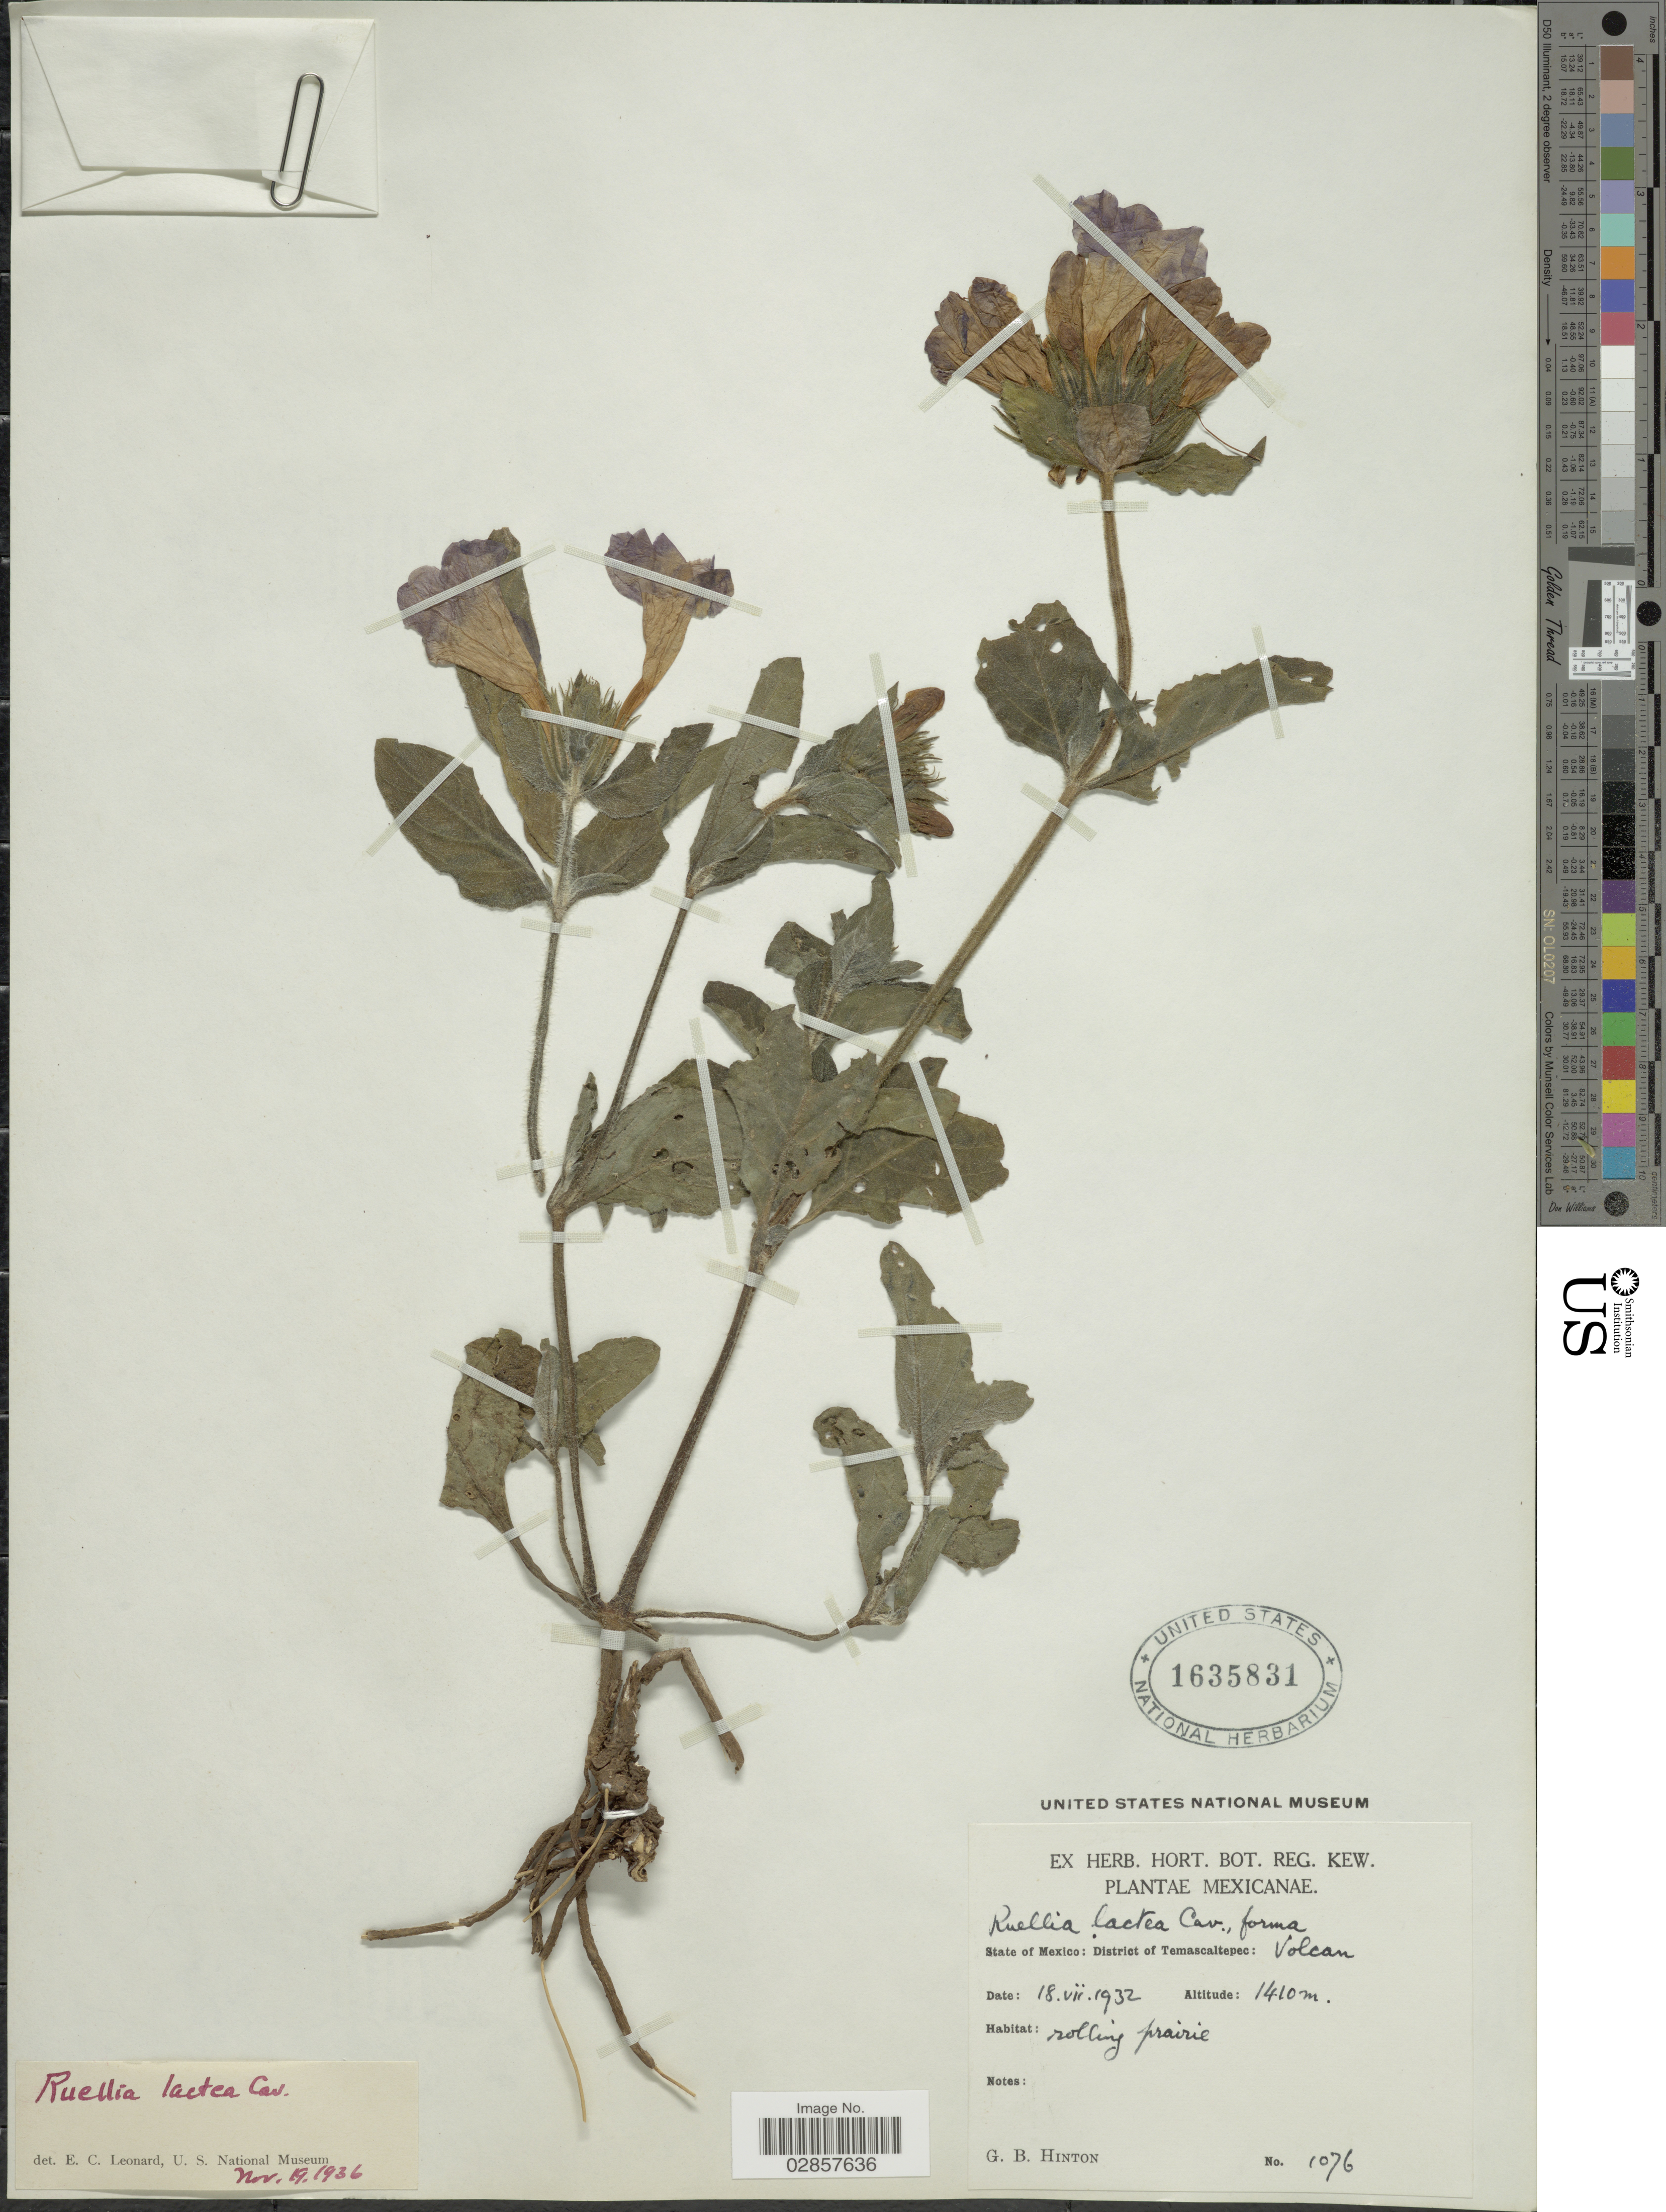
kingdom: Plantae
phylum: Tracheophyta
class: Magnoliopsida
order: Lamiales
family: Acanthaceae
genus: Ruellia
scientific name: Ruellia lactea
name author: Cav.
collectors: G. B. Hinton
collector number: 1076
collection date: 1932-07-18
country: Mexico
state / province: México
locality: District of Temascaltepec, Volcan.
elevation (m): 1410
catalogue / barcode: US 1635831